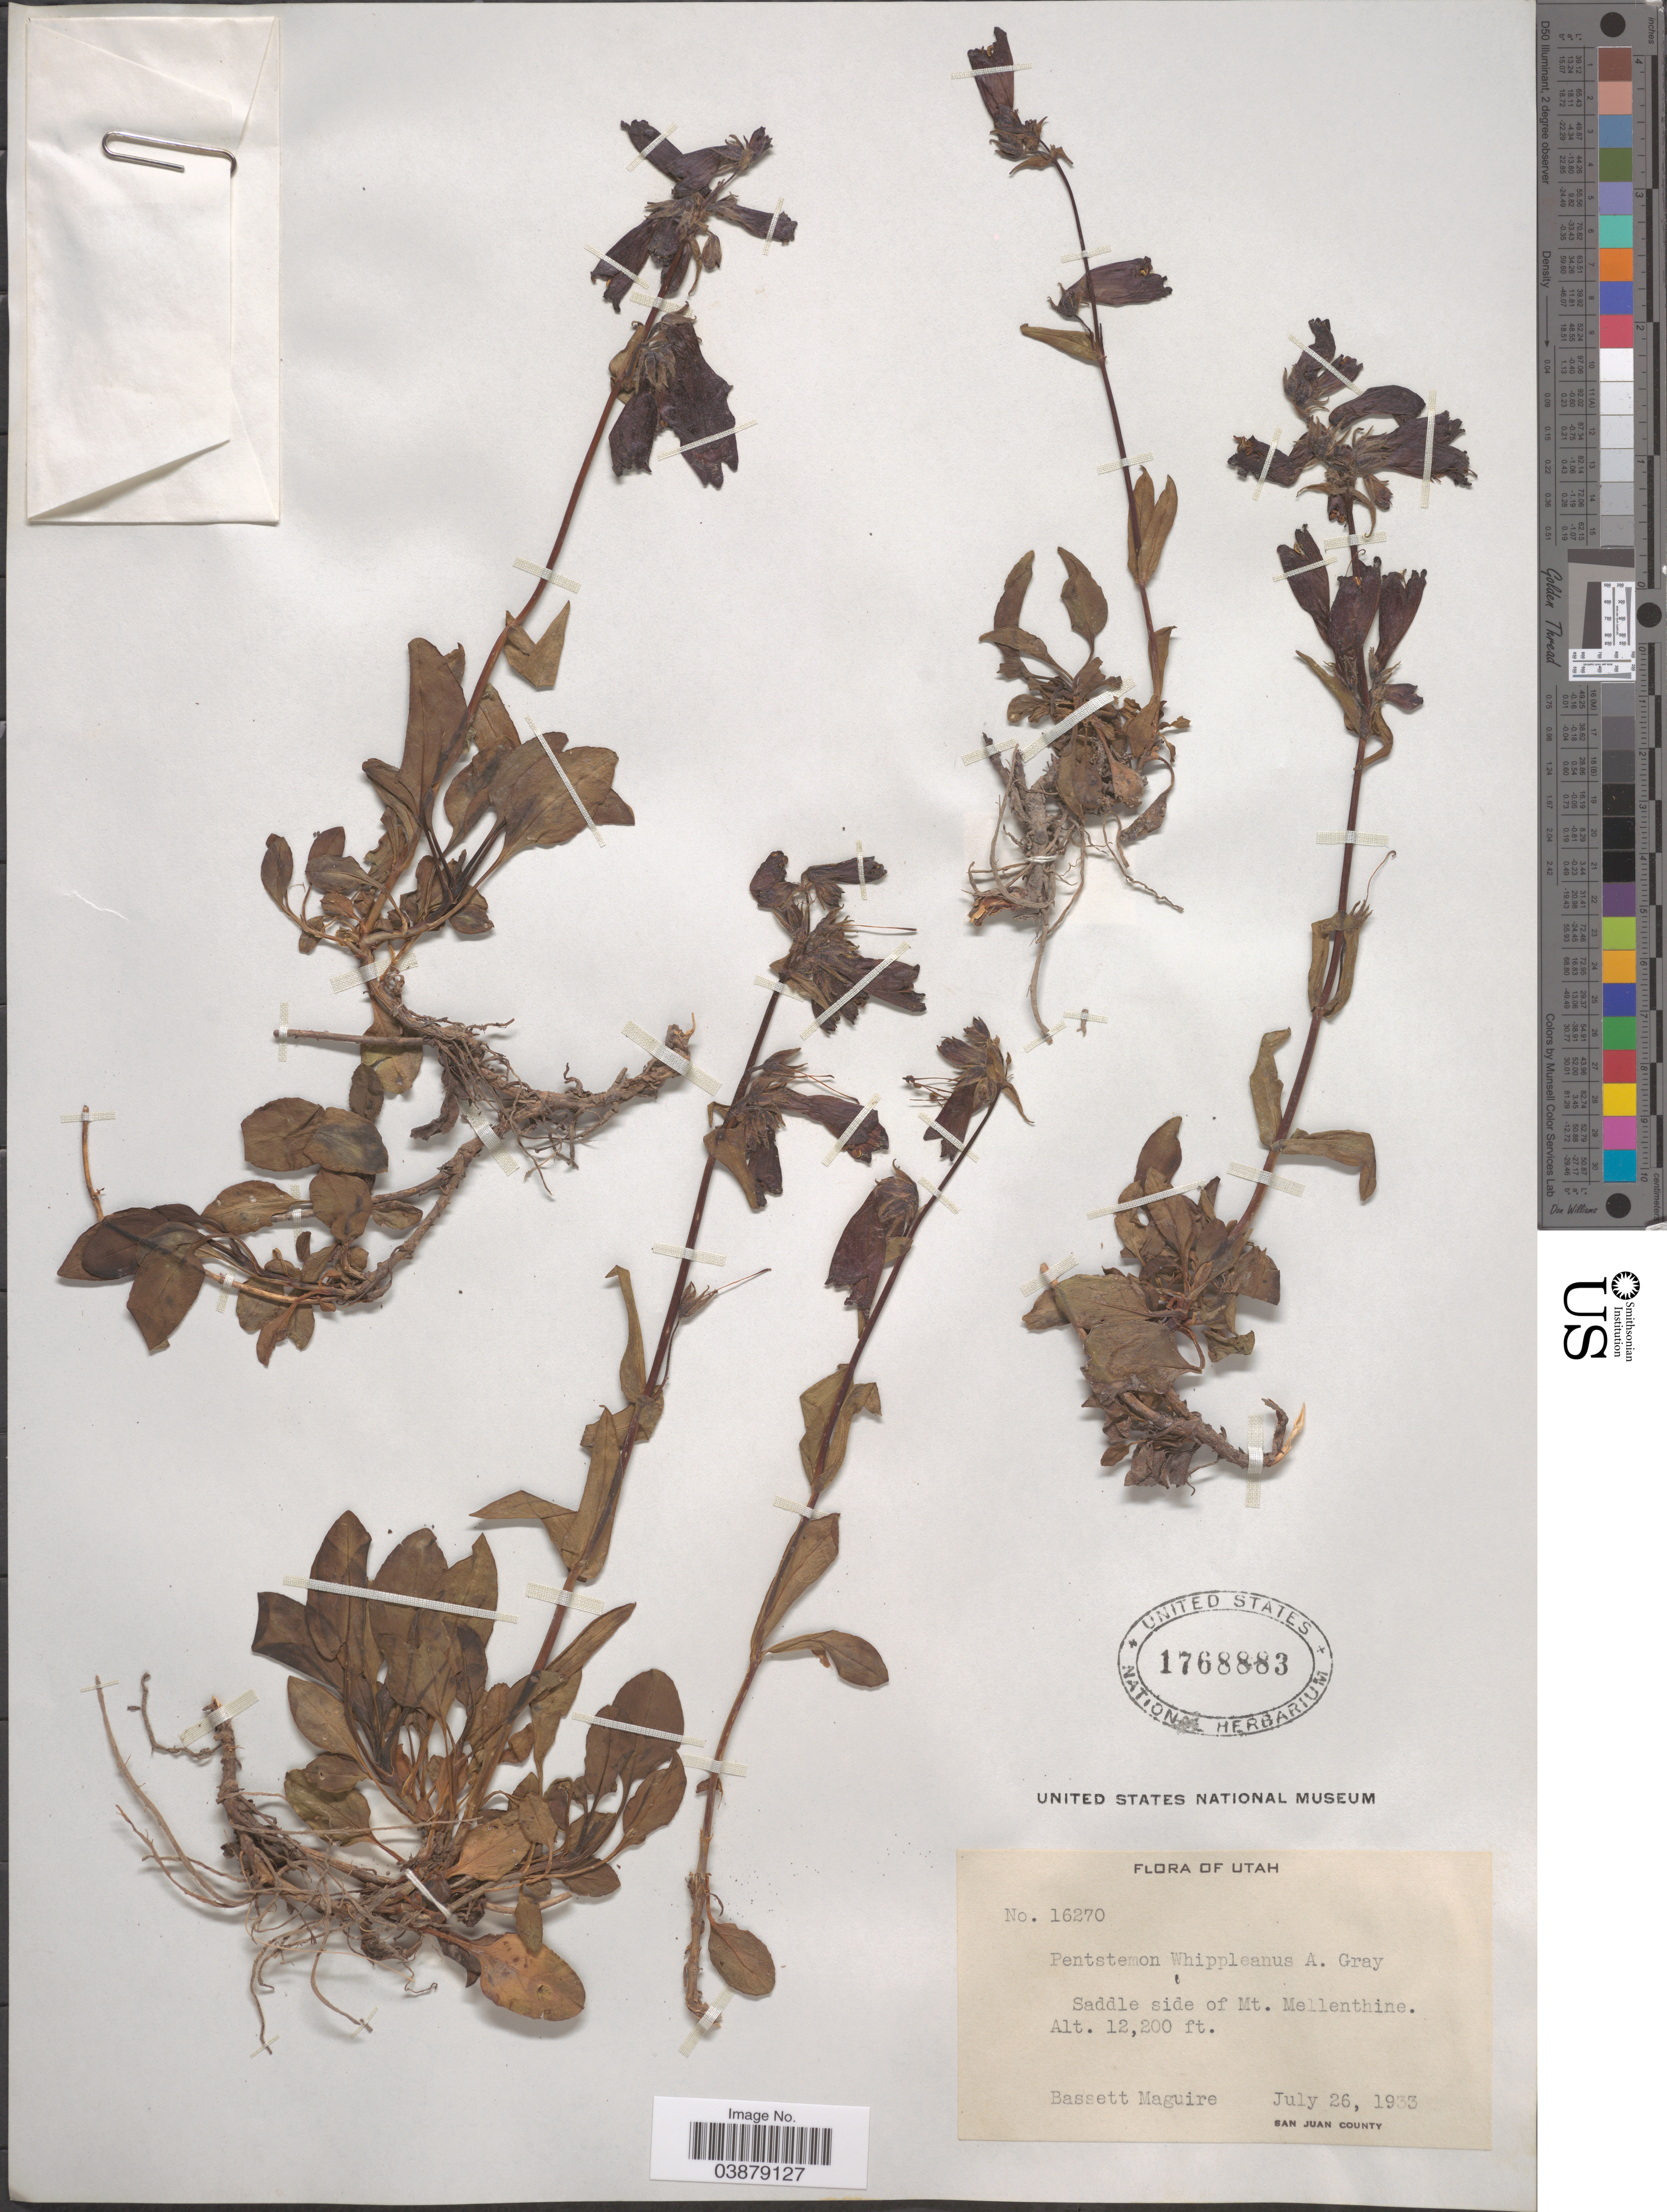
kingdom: Plantae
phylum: Tracheophyta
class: Magnoliopsida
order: Lamiales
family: Plantaginaceae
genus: Penstemon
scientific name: Penstemon whippleanus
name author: A. Gray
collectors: B. Maguire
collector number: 16270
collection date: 1933-07-26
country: United States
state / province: Utah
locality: Saddle site of Mt. Mellenthine. San Juan County.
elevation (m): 3719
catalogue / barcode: US 1768883